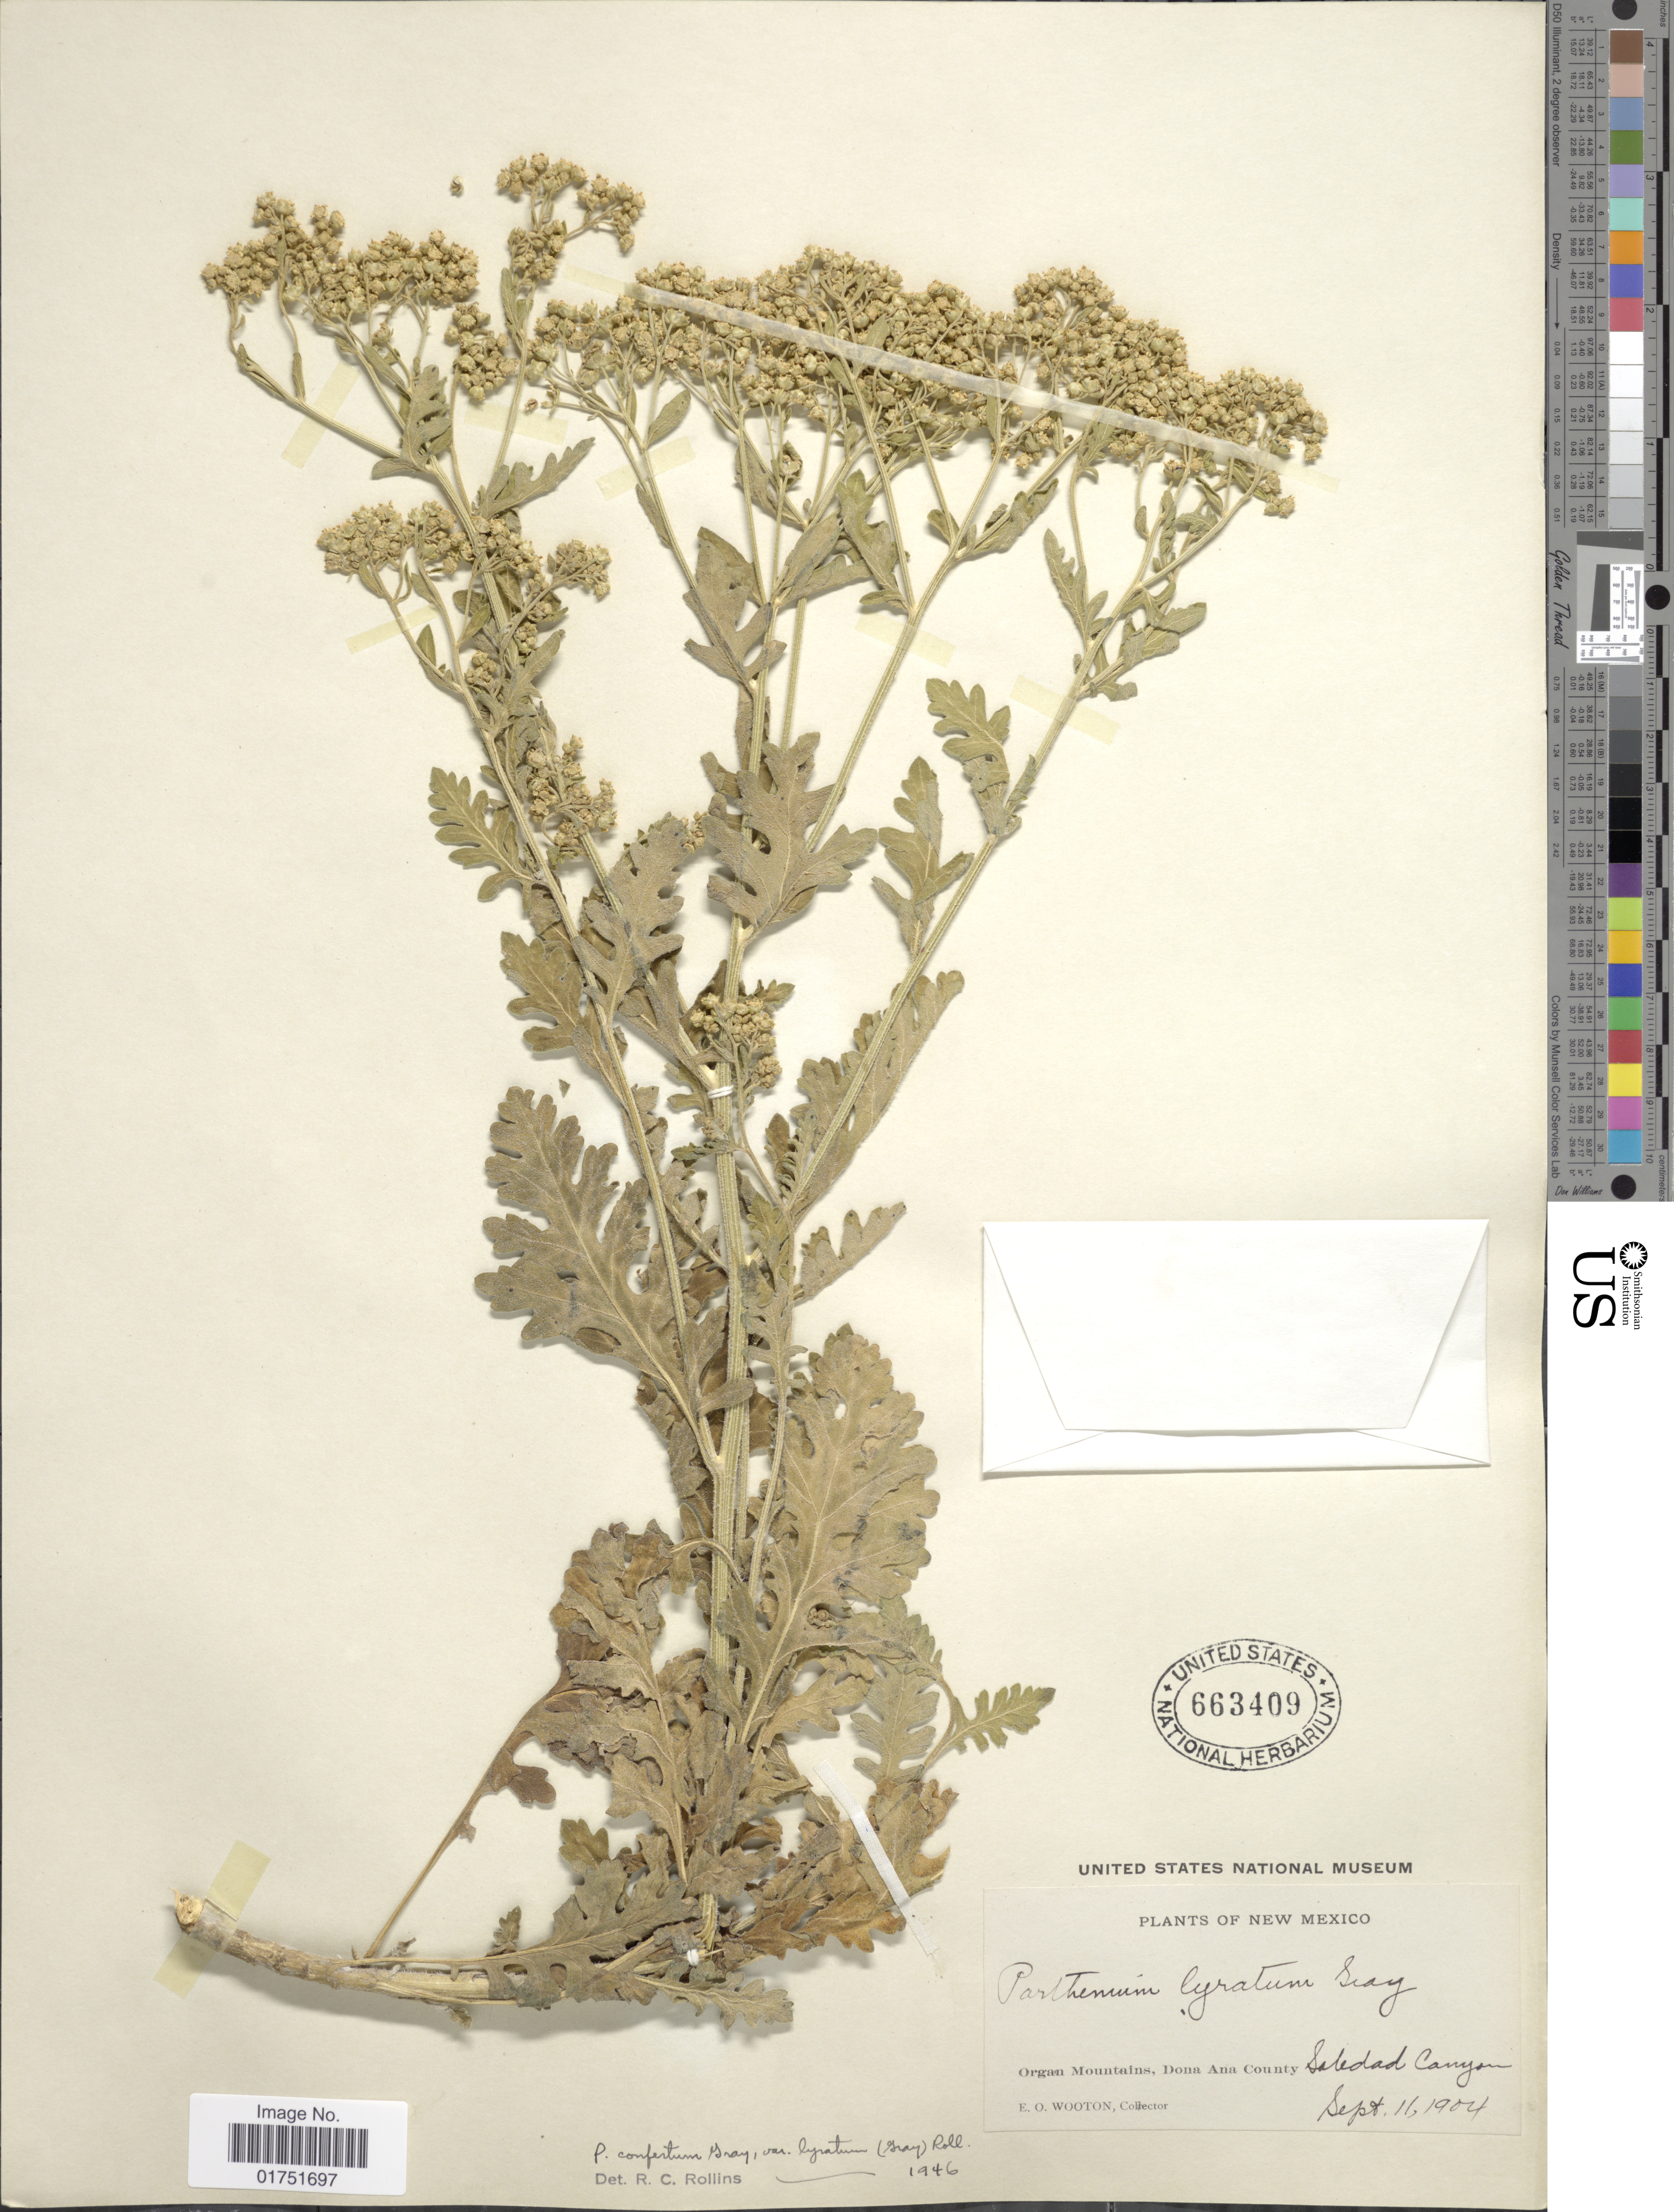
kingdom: Plantae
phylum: Tracheophyta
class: Magnoliopsida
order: Asterales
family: Asteraceae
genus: Parthenium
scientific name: Parthenium confertum var. lyratum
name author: (A. Gray) Rollins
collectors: E. O. Wooton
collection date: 1904-09-11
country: United States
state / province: New Mexico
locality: Organ Mountains, Dona Ana County, Soledad Canyon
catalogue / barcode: US 663409